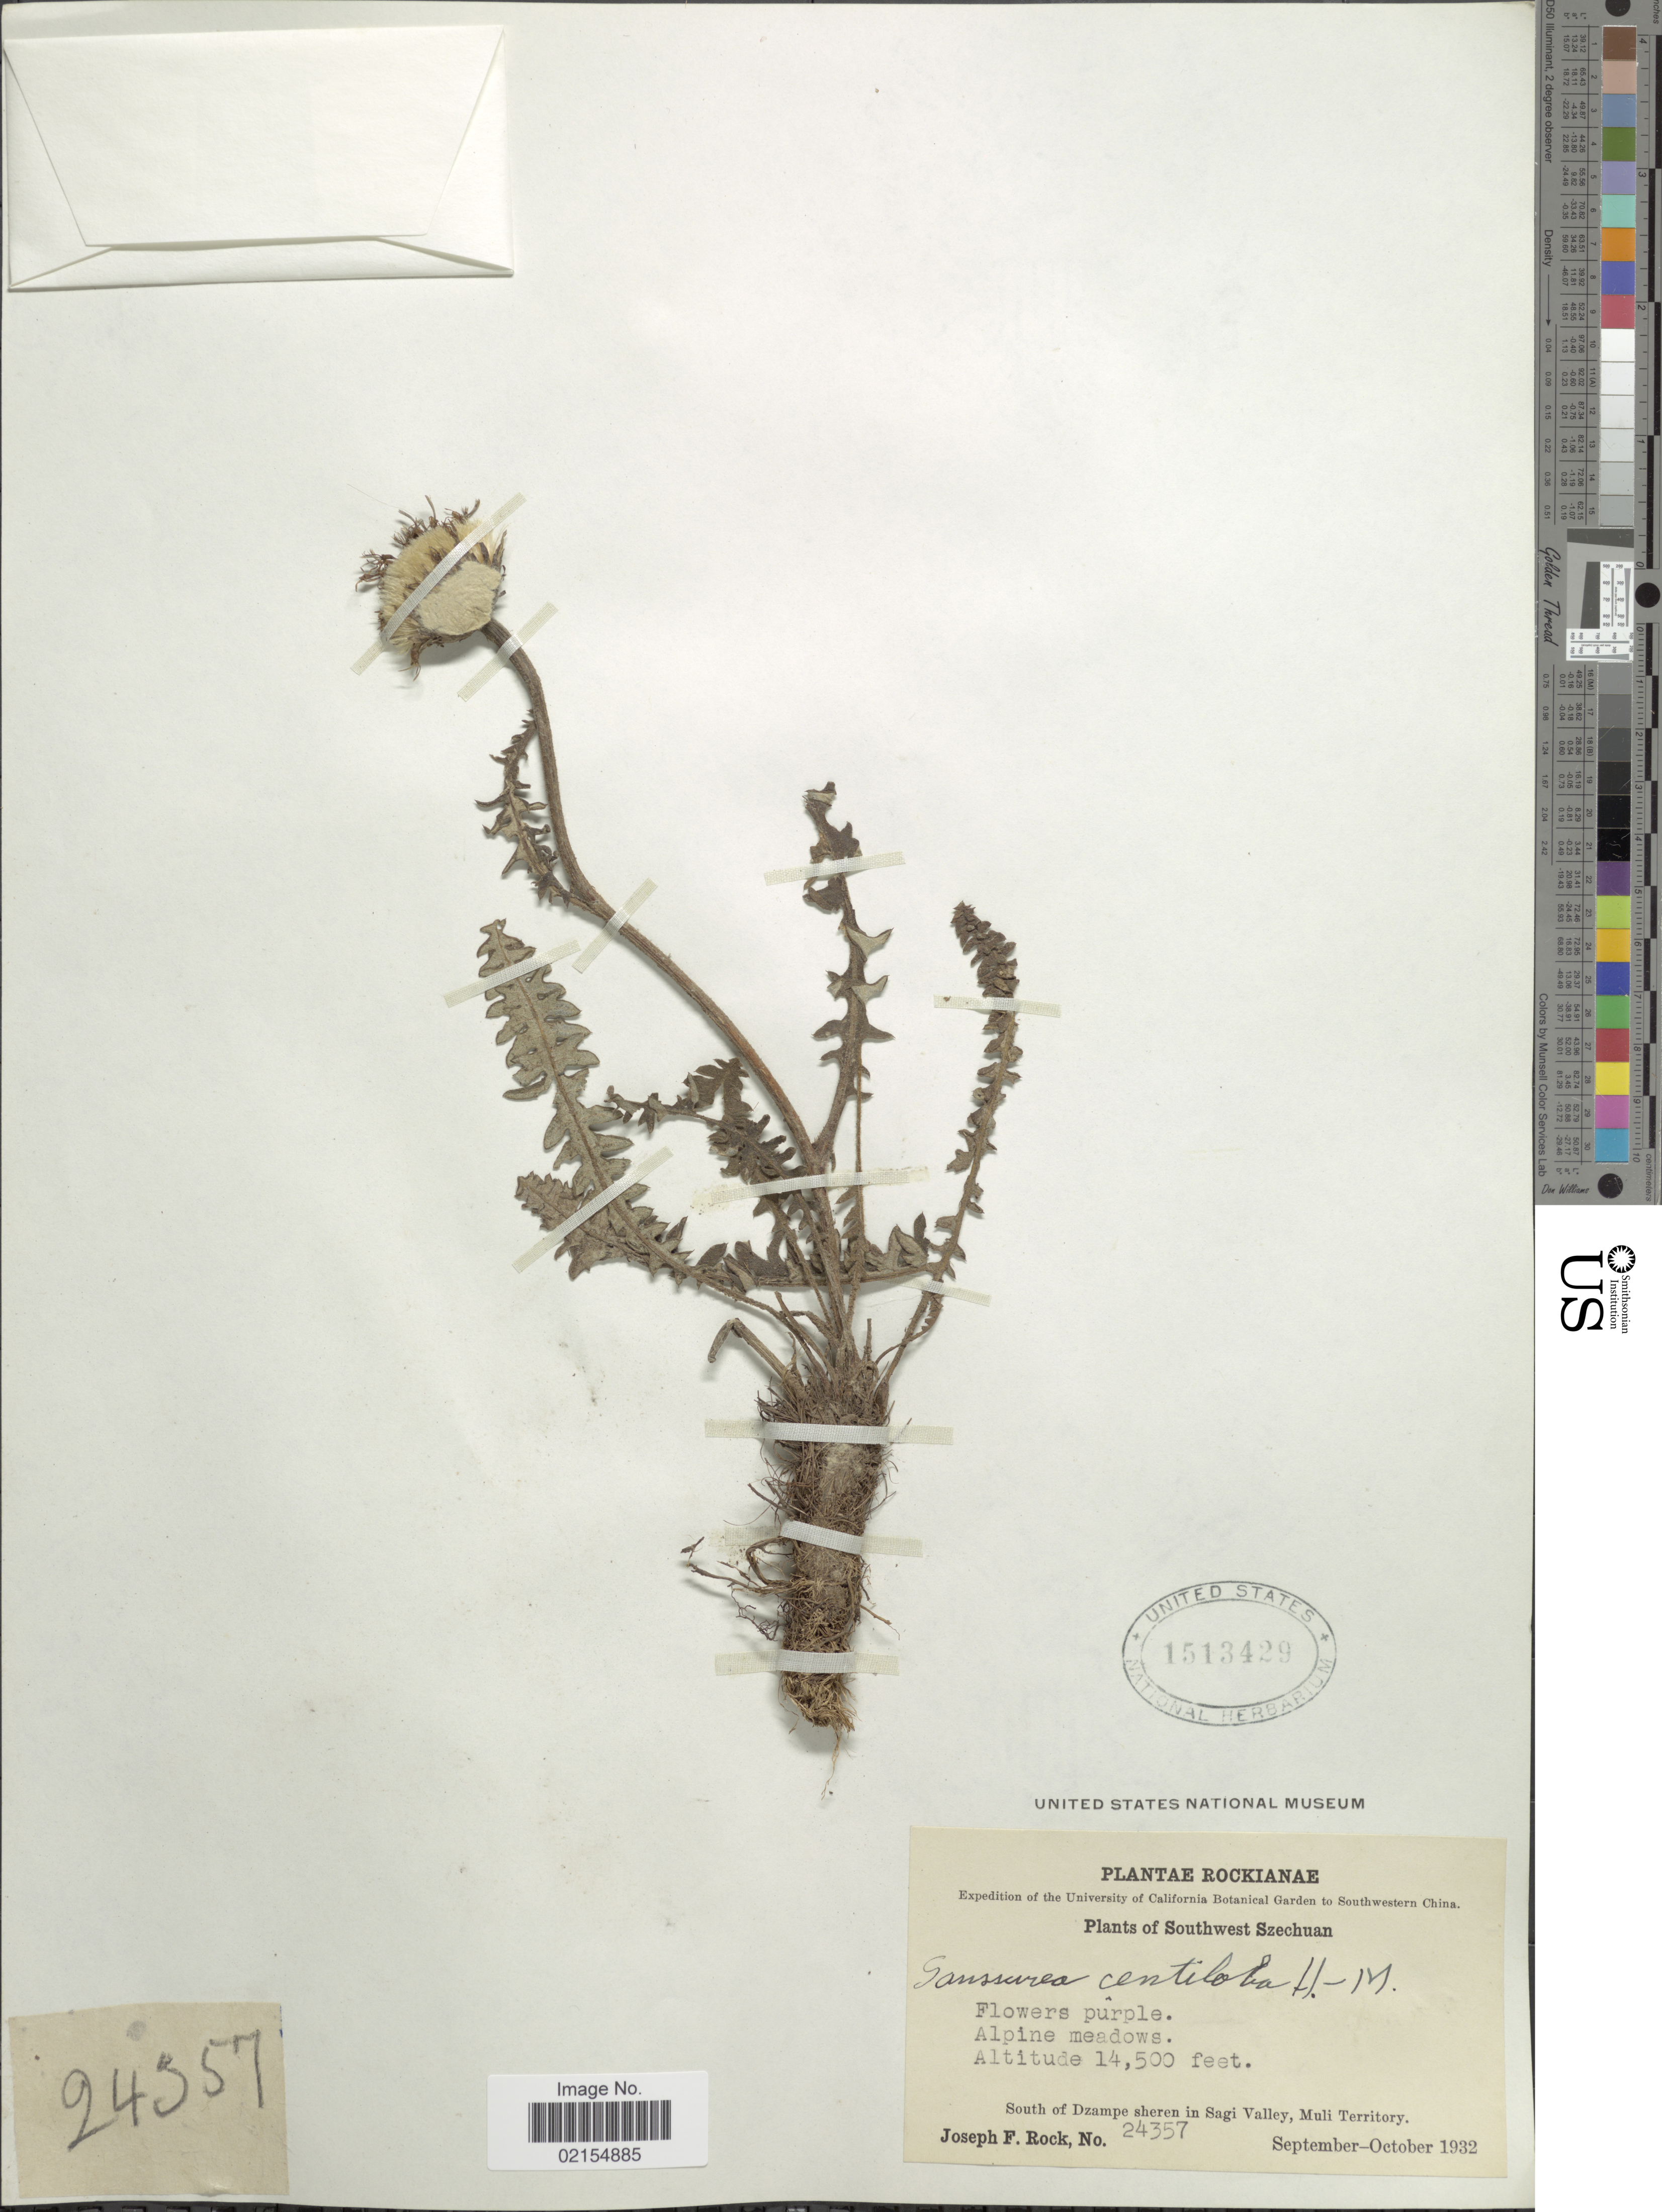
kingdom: Plantae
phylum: Tracheophyta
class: Magnoliopsida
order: Asterales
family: Asteraceae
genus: Saussurea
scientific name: Saussurea centiloba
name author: Hand.-Mazz.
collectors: J. F. Rock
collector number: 24357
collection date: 1932-09/1932-10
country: China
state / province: Sichuan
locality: Southwest Szechuan, South of Dzampe sheren in Sagi Valley, Muli Territory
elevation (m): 4420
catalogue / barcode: US 1513429